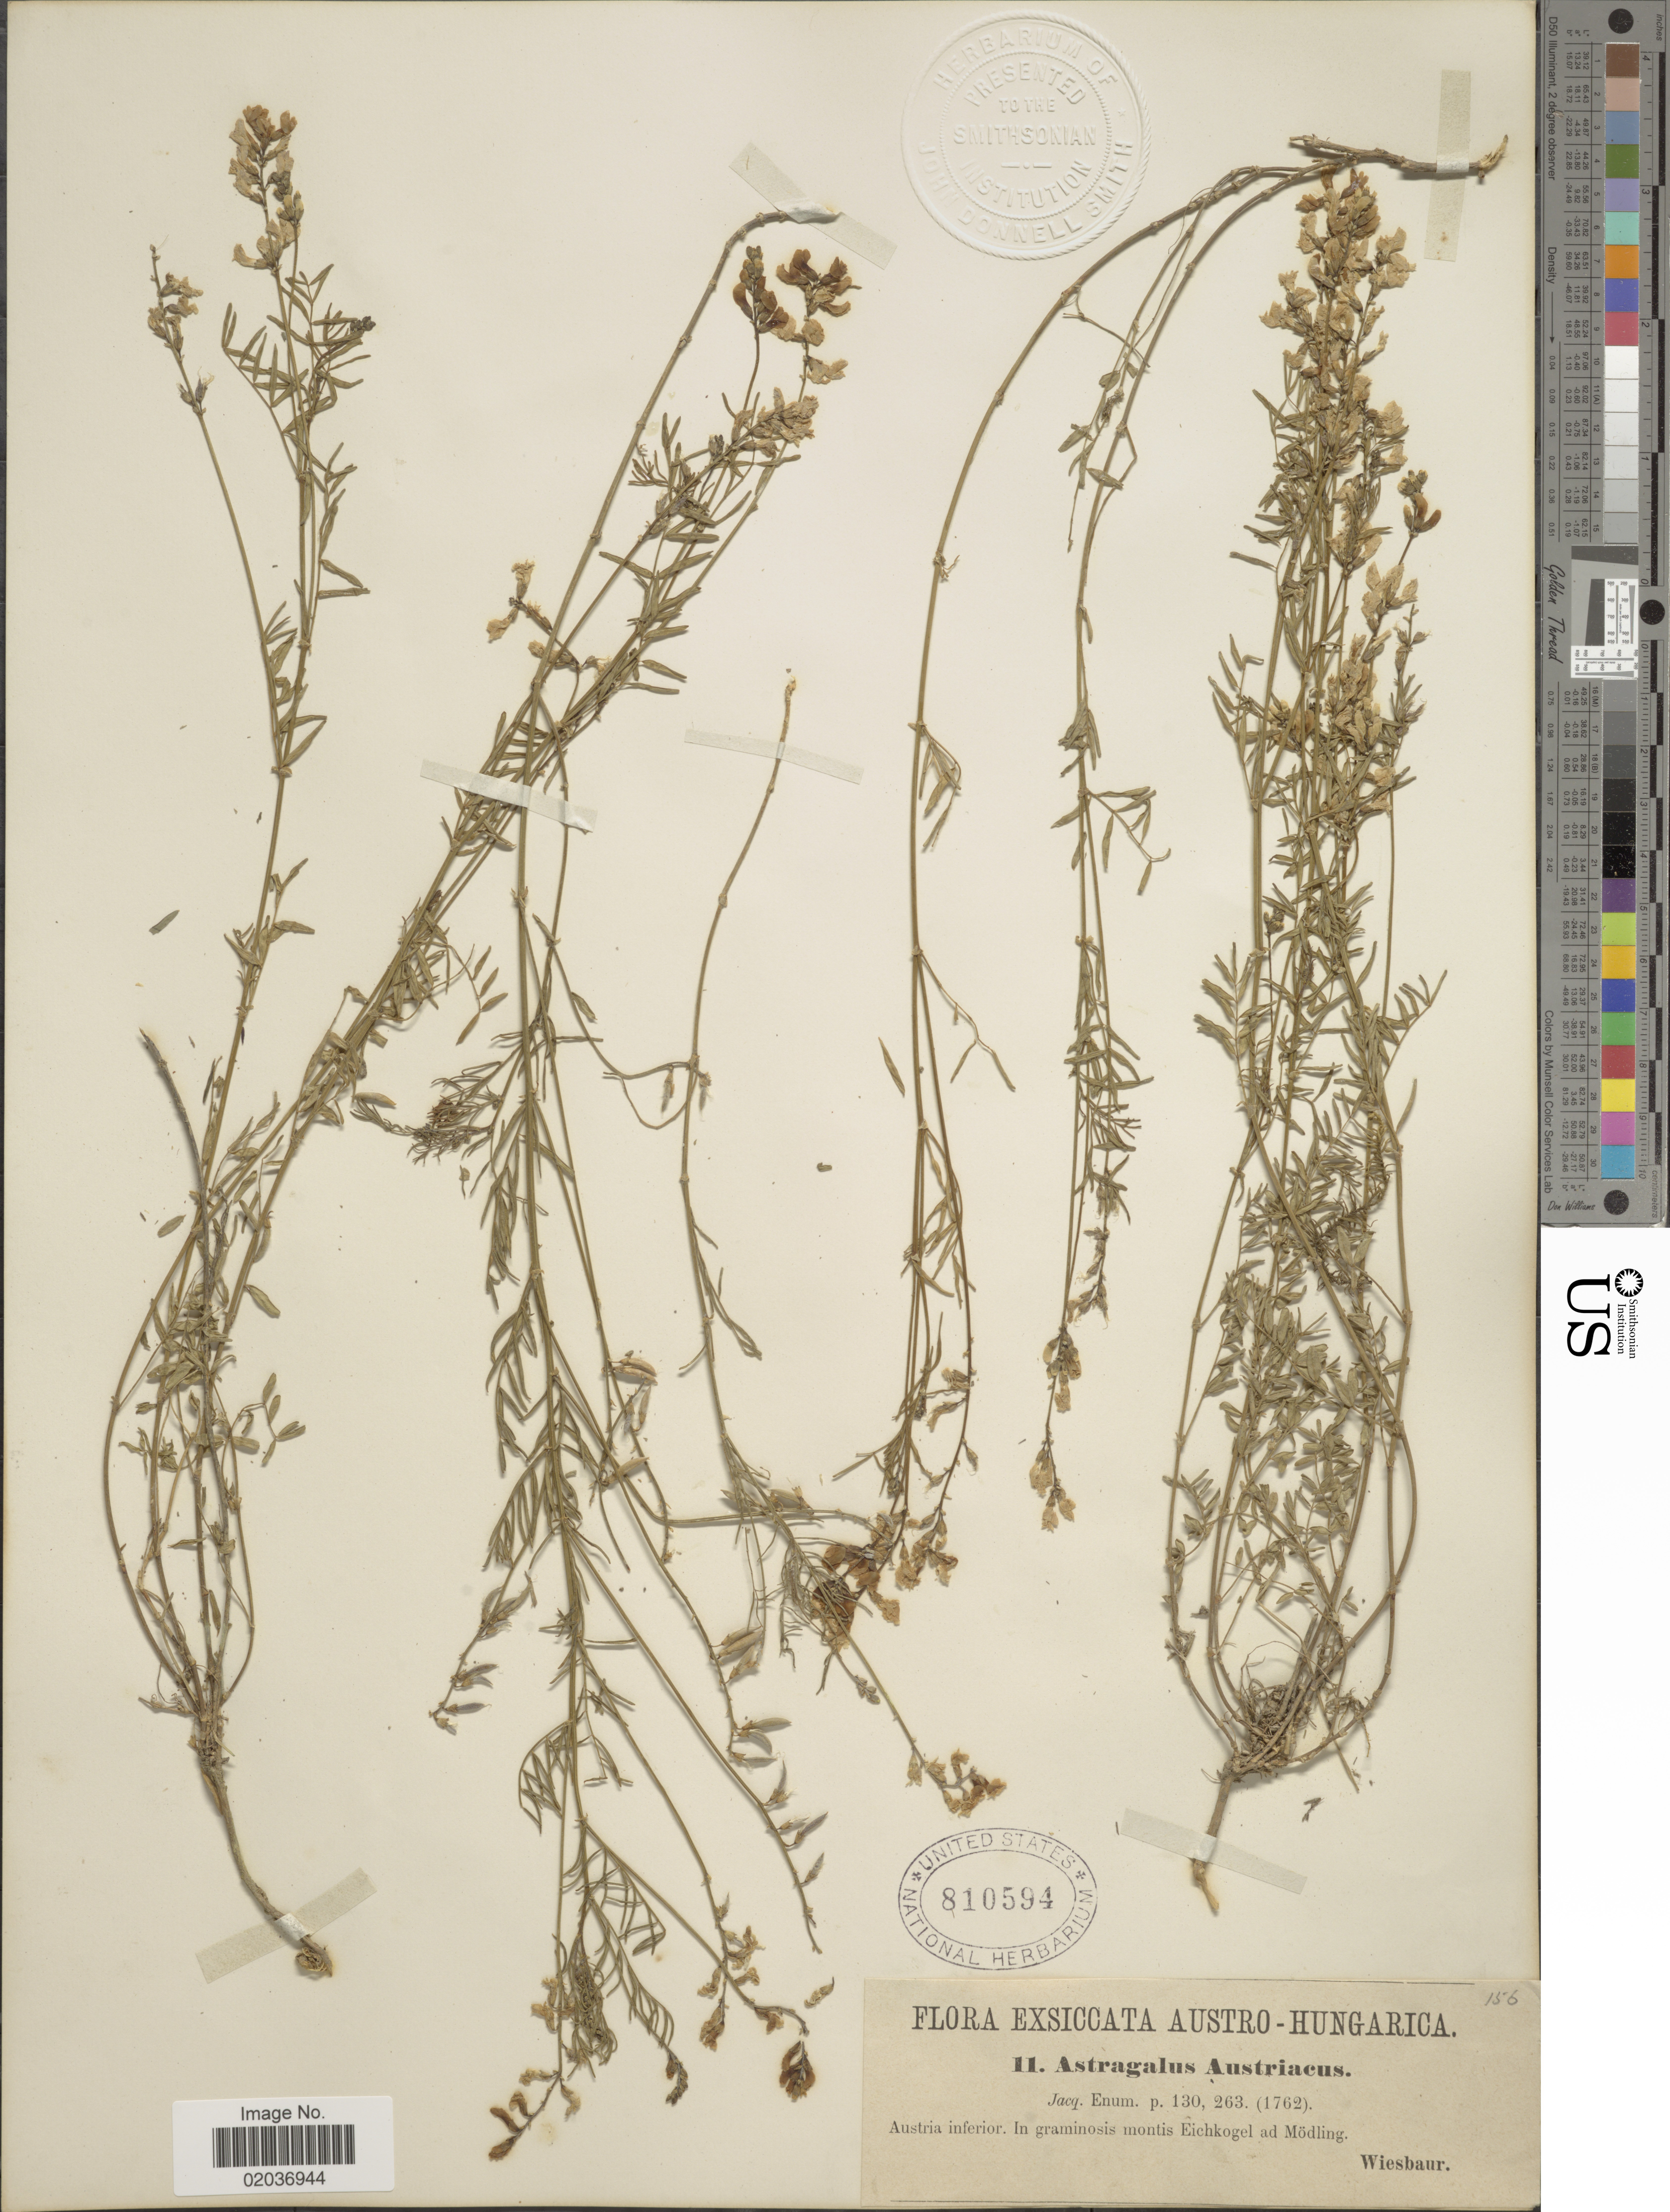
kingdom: Plantae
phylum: Tracheophyta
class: Magnoliopsida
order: Fabales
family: Fabaceae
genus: Astragalus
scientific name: Astragalus austriacus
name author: Jacq.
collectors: Wiesbaur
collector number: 156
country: Austria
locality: Austria inferior. In graminosis montis Eichkogel ad Mödling. Austro-Hungarica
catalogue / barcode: US 810594